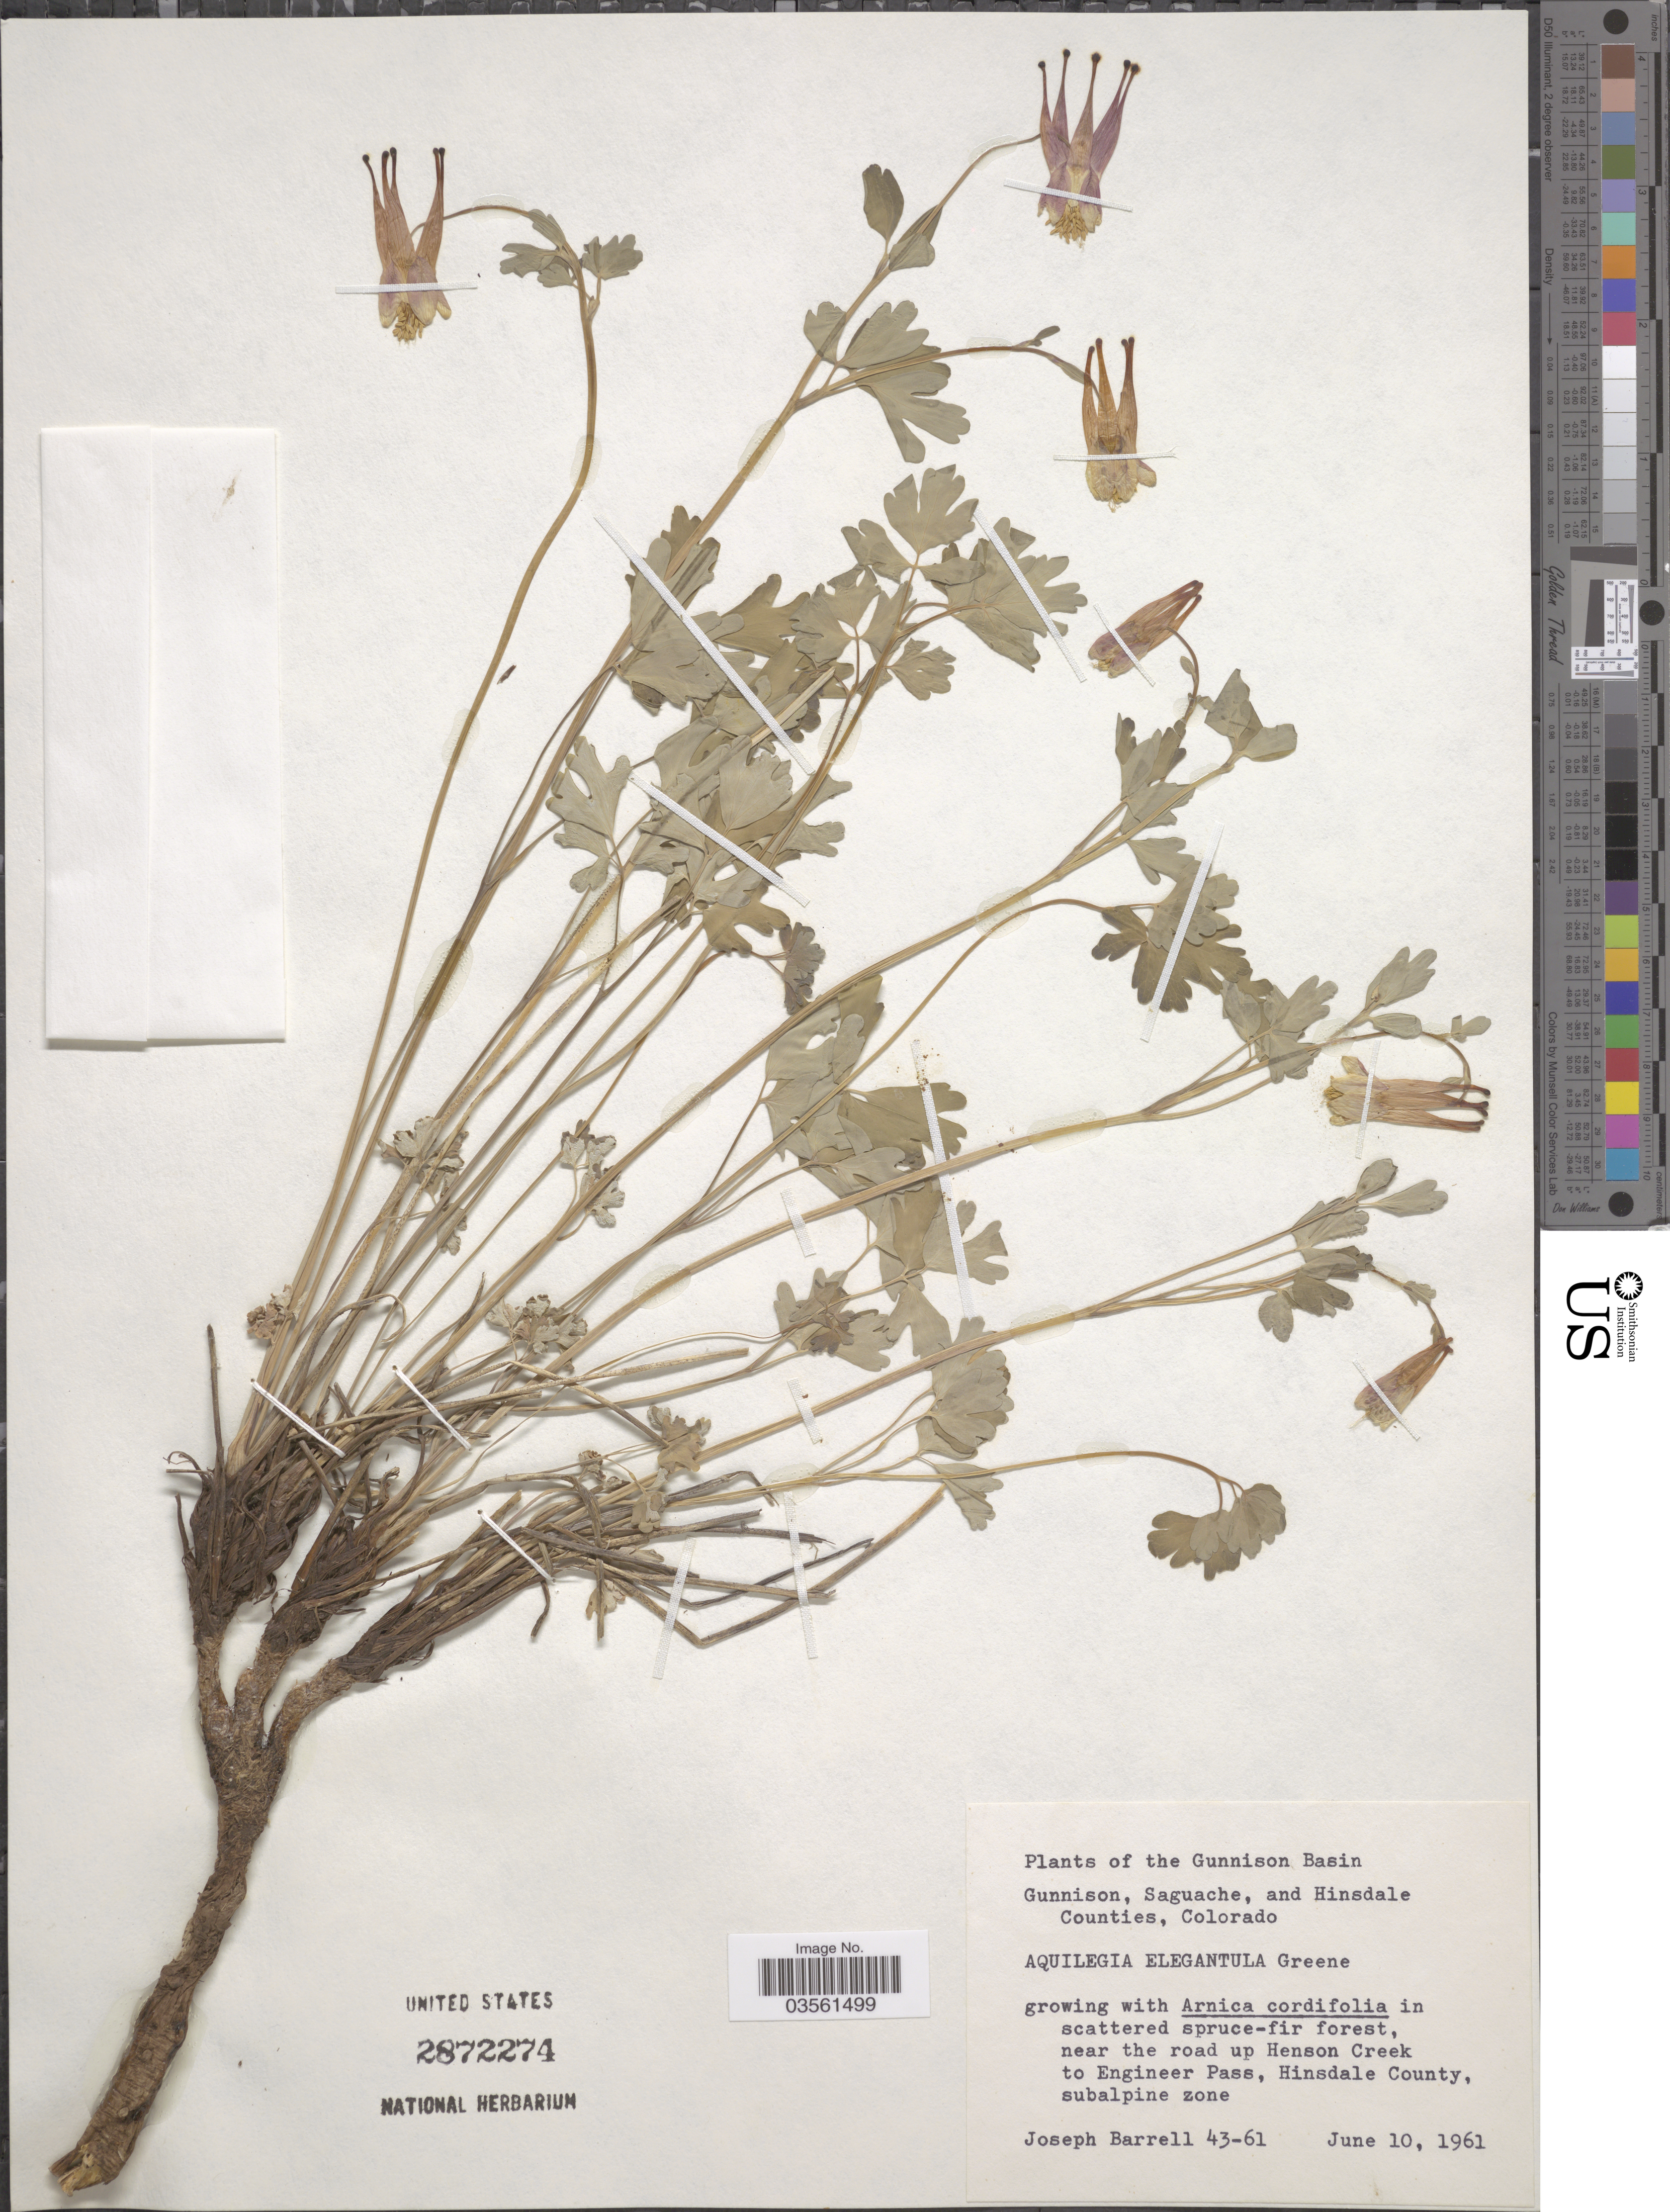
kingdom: Plantae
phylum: Tracheophyta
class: Magnoliopsida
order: Ranunculales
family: Ranunculaceae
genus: Aquilegia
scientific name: Aquilegia elegantula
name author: Greene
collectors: J. Barrell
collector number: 43-61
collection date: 1961-06-10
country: United States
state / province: Colorado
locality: The Gunnison Basin. Near the road up Henson Creek to Engineer Pass, Hinsdale County, subalpine zone.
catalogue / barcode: US 2872274